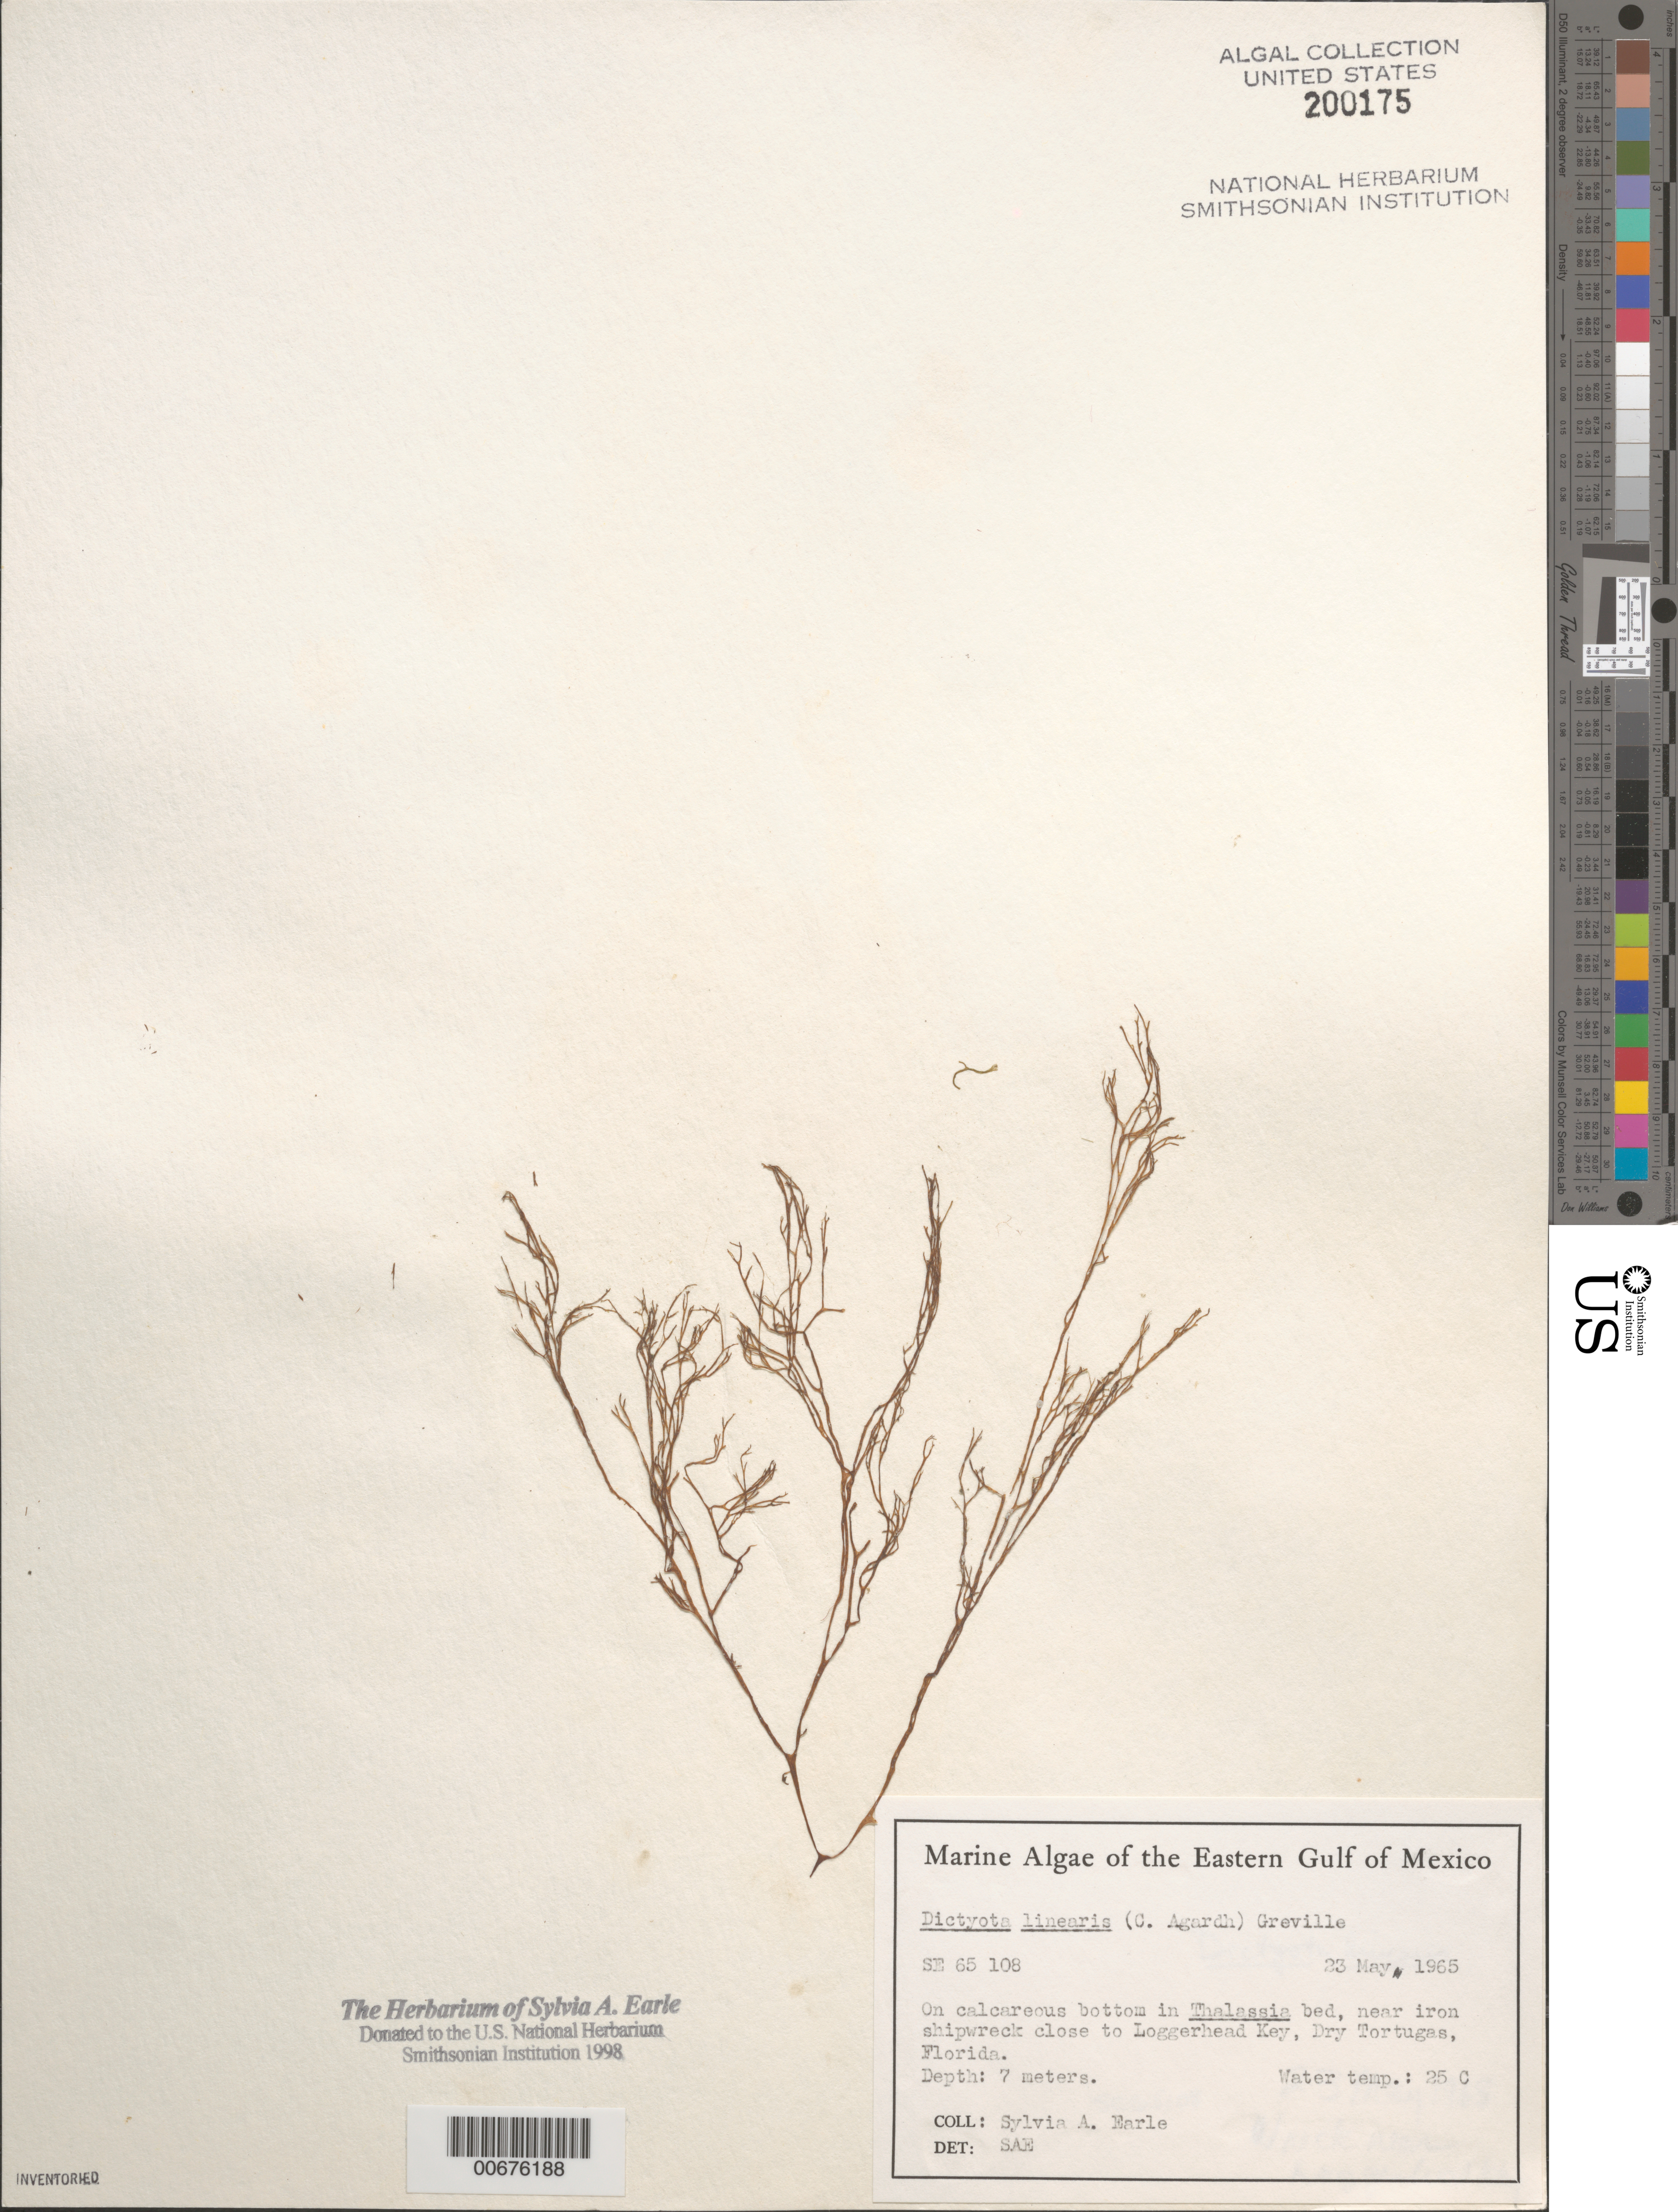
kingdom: Chromista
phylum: Ochrophyta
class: Phaeophyceae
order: Dictyotales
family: Dictyotaceae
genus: Dictyota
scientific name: Dictyota linearis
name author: (C. Agardh) Grev.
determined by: Earle, S. A.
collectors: S. A. Earle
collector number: Se 65108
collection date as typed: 23 May 1965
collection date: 1965-05-23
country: United States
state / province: Florida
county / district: Monroe County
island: Loggerhead Key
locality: Iron shipwreck near Loggerhead Key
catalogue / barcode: US 200175